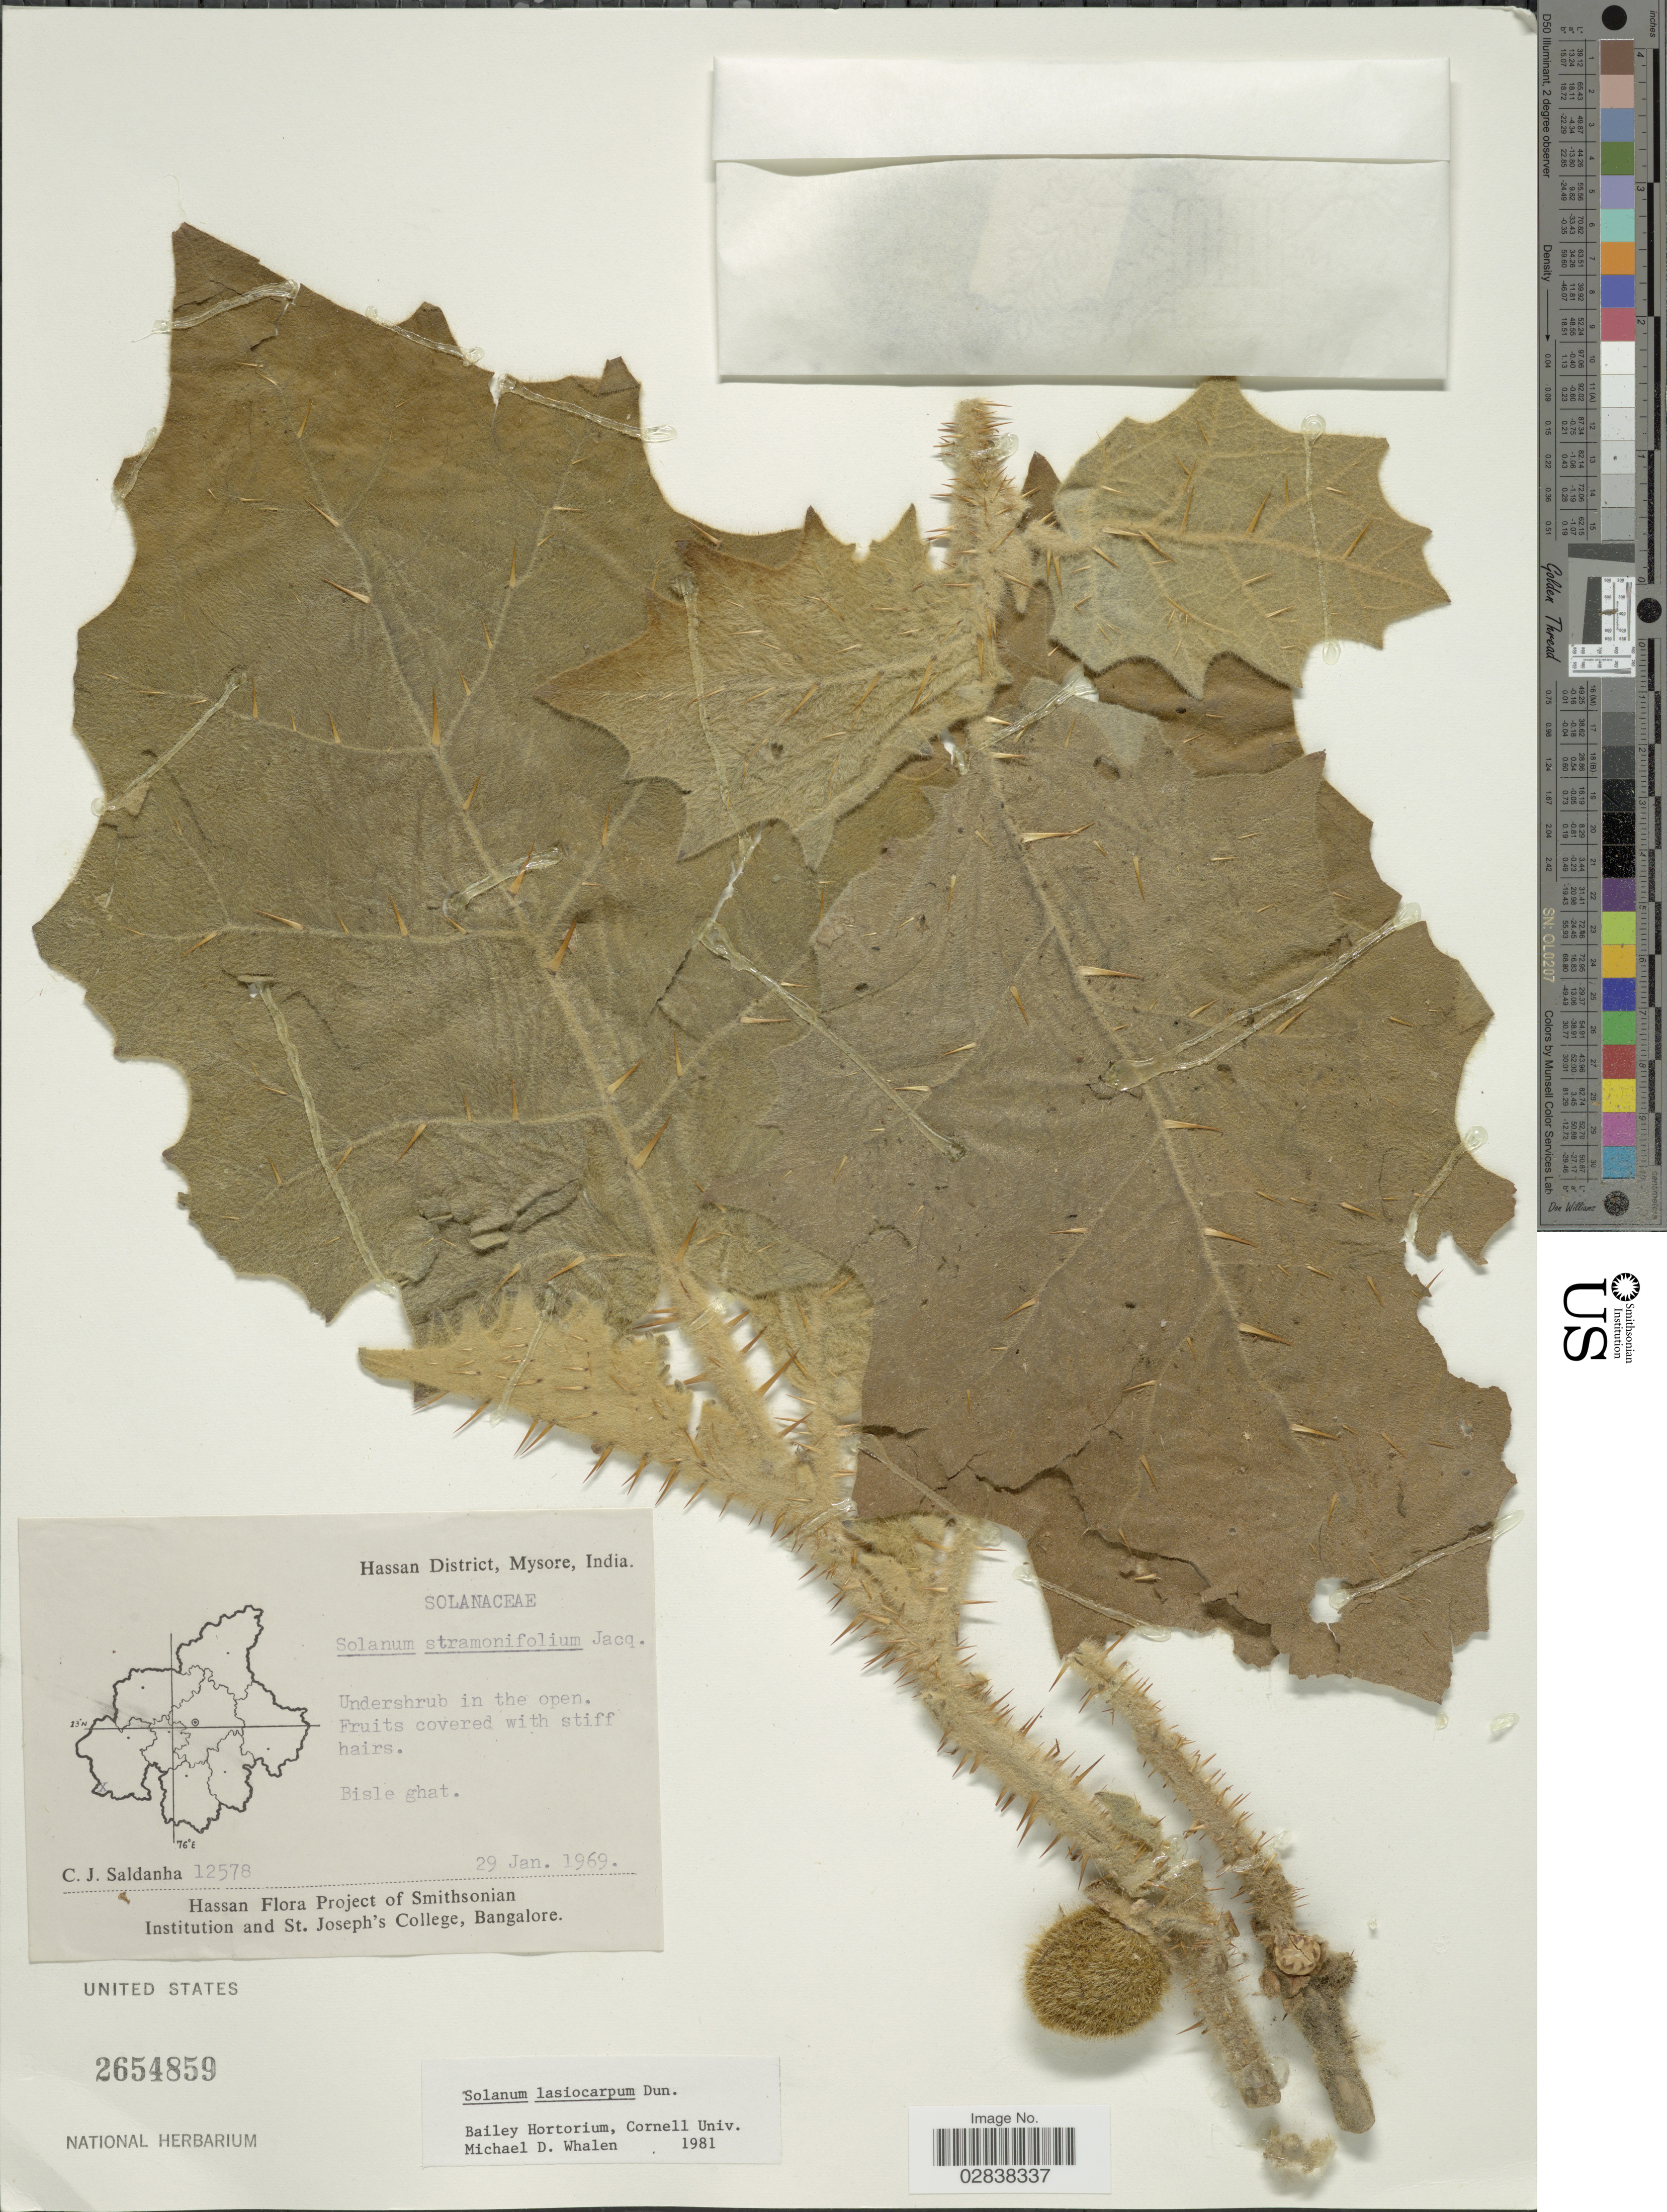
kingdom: Plantae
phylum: Tracheophyta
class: Magnoliopsida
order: Solanales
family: Solanaceae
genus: Solanum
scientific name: Solanum lasiocarpum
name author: Dunal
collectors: C. J. Saldanha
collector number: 12578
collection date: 1969-01-29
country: India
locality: Hassan District, Mysore, Bisle ghat.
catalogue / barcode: US 2654859